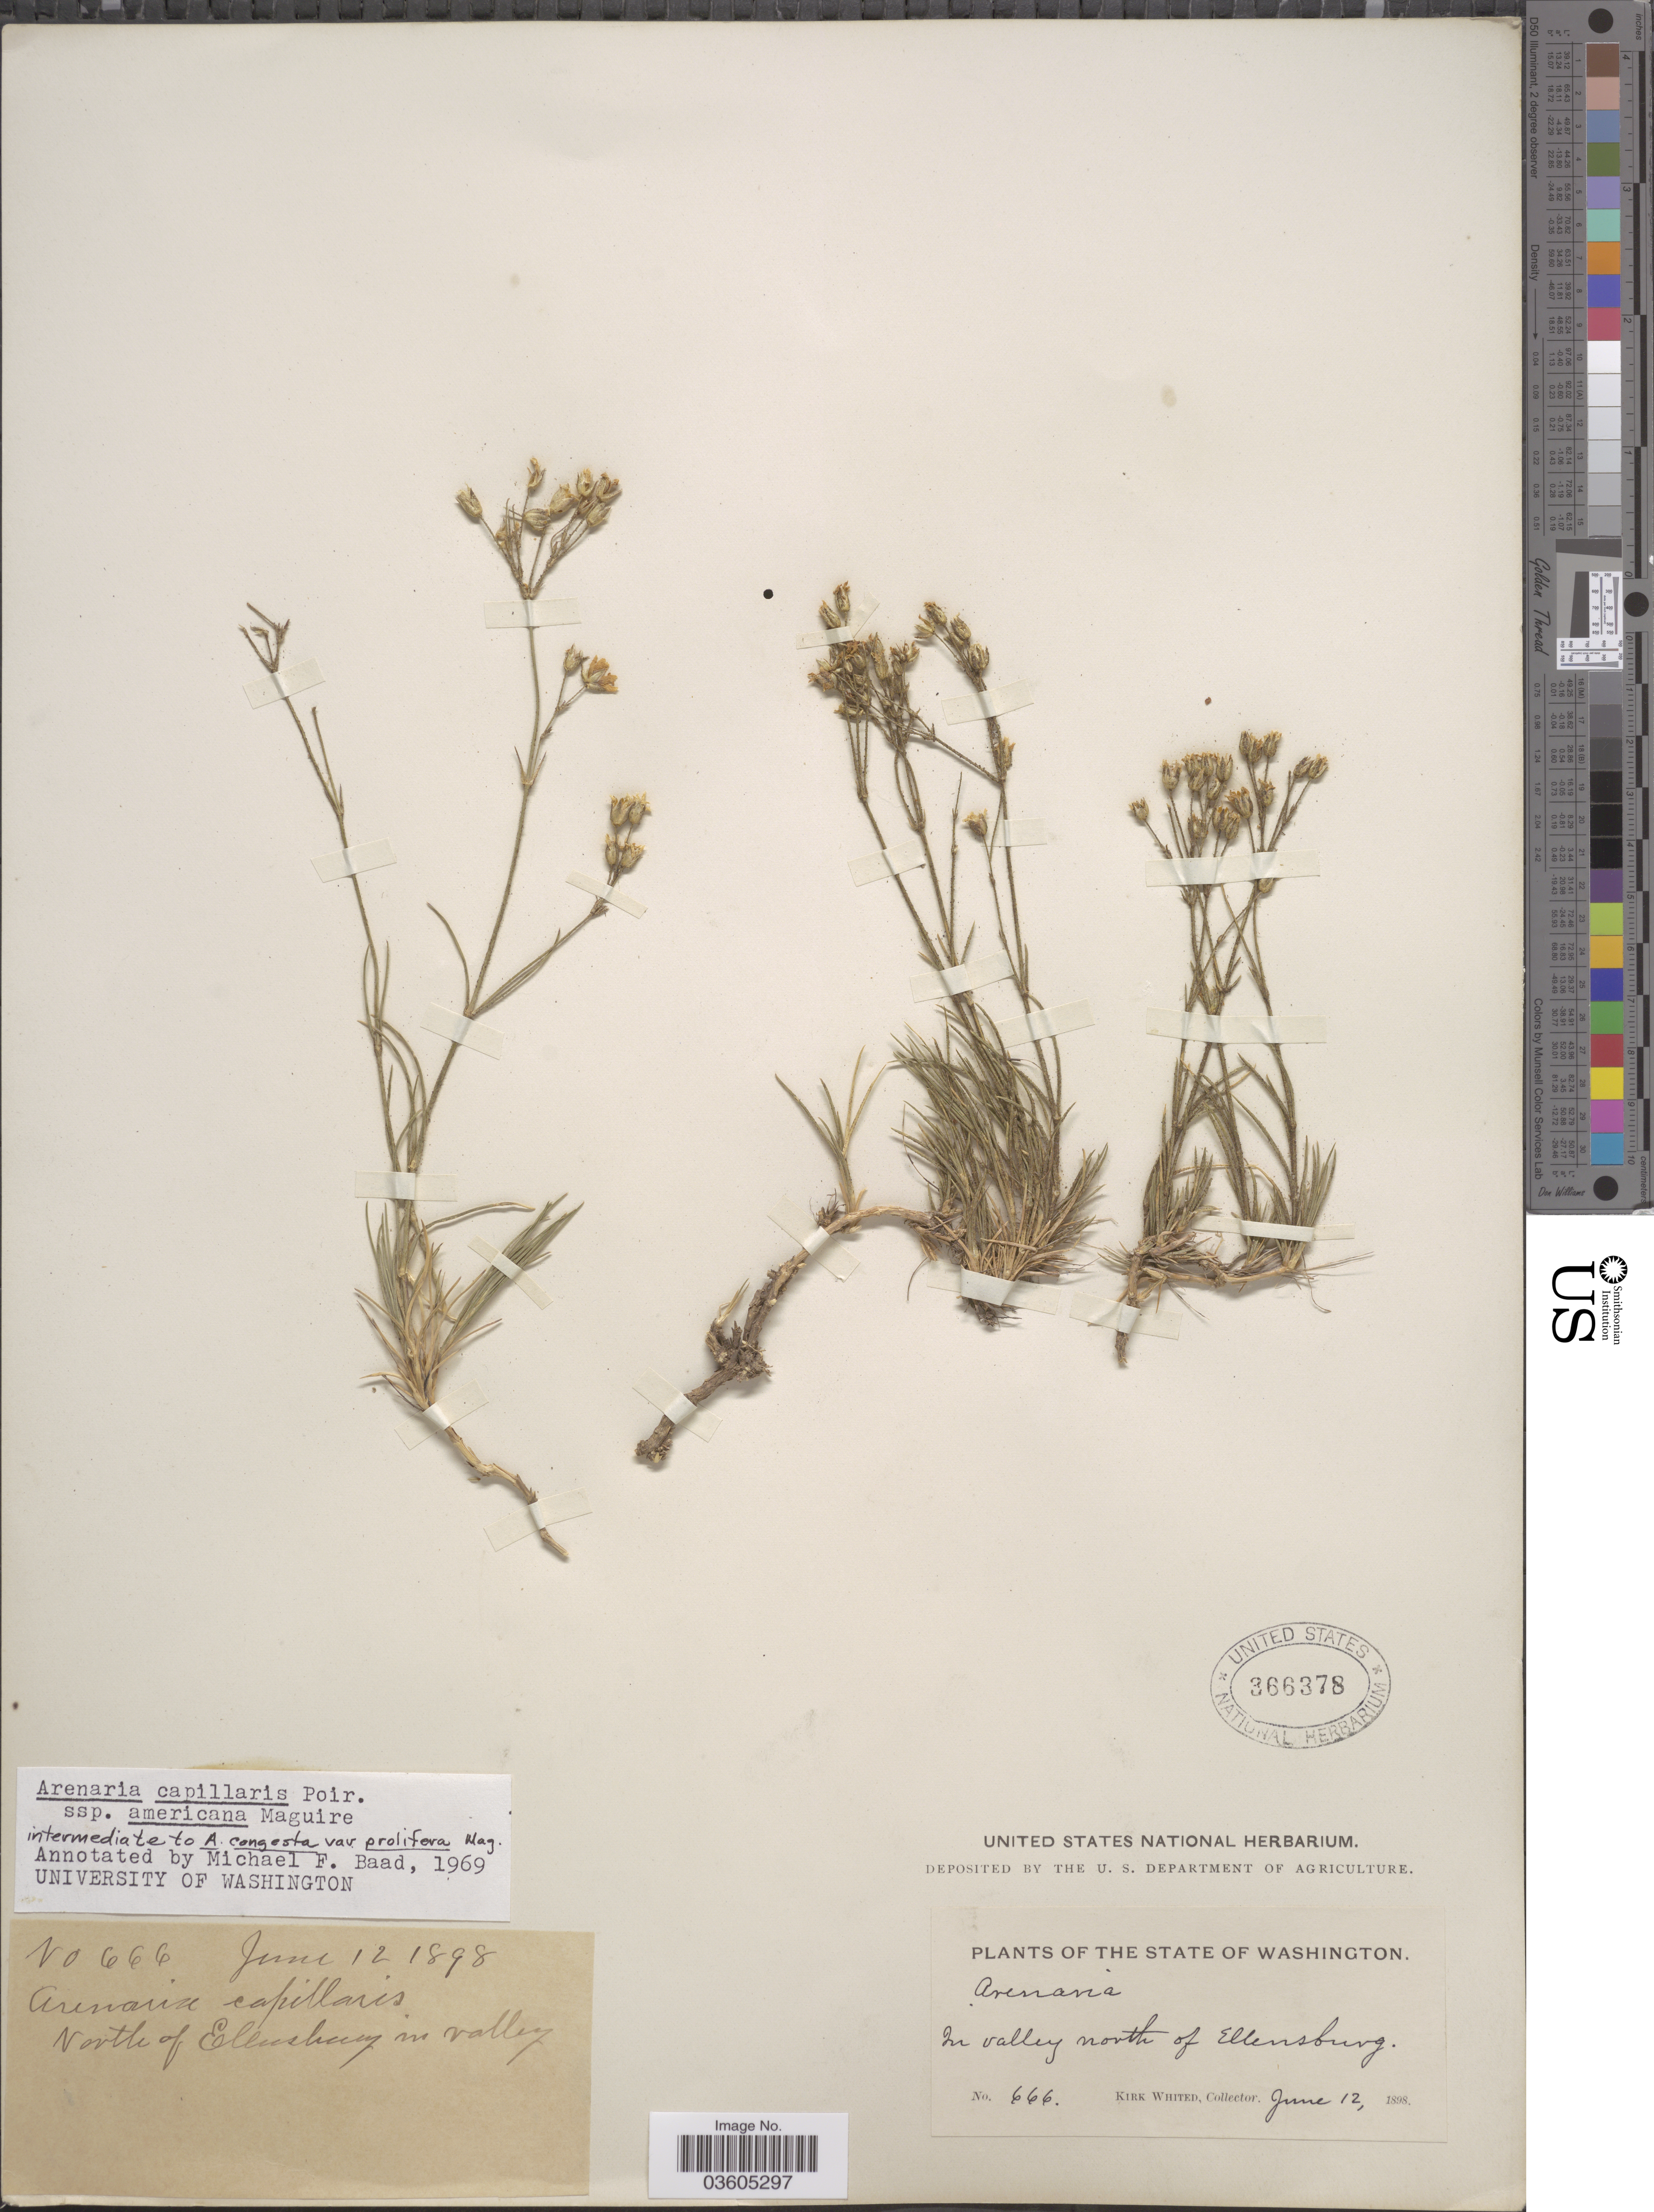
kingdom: Plantae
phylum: Tracheophyta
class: Magnoliopsida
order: Caryophyllales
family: Caryophyllaceae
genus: Eremogone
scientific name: Eremogone capillaris var. americana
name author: (Maguire) R.L. Hartm. & Rabeler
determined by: U.S. National Herbarium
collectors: K. Whited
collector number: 666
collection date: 1898-06-12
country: United States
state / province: Washington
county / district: Kittitas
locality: In valley north of Ellensburg.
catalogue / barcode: US 366378